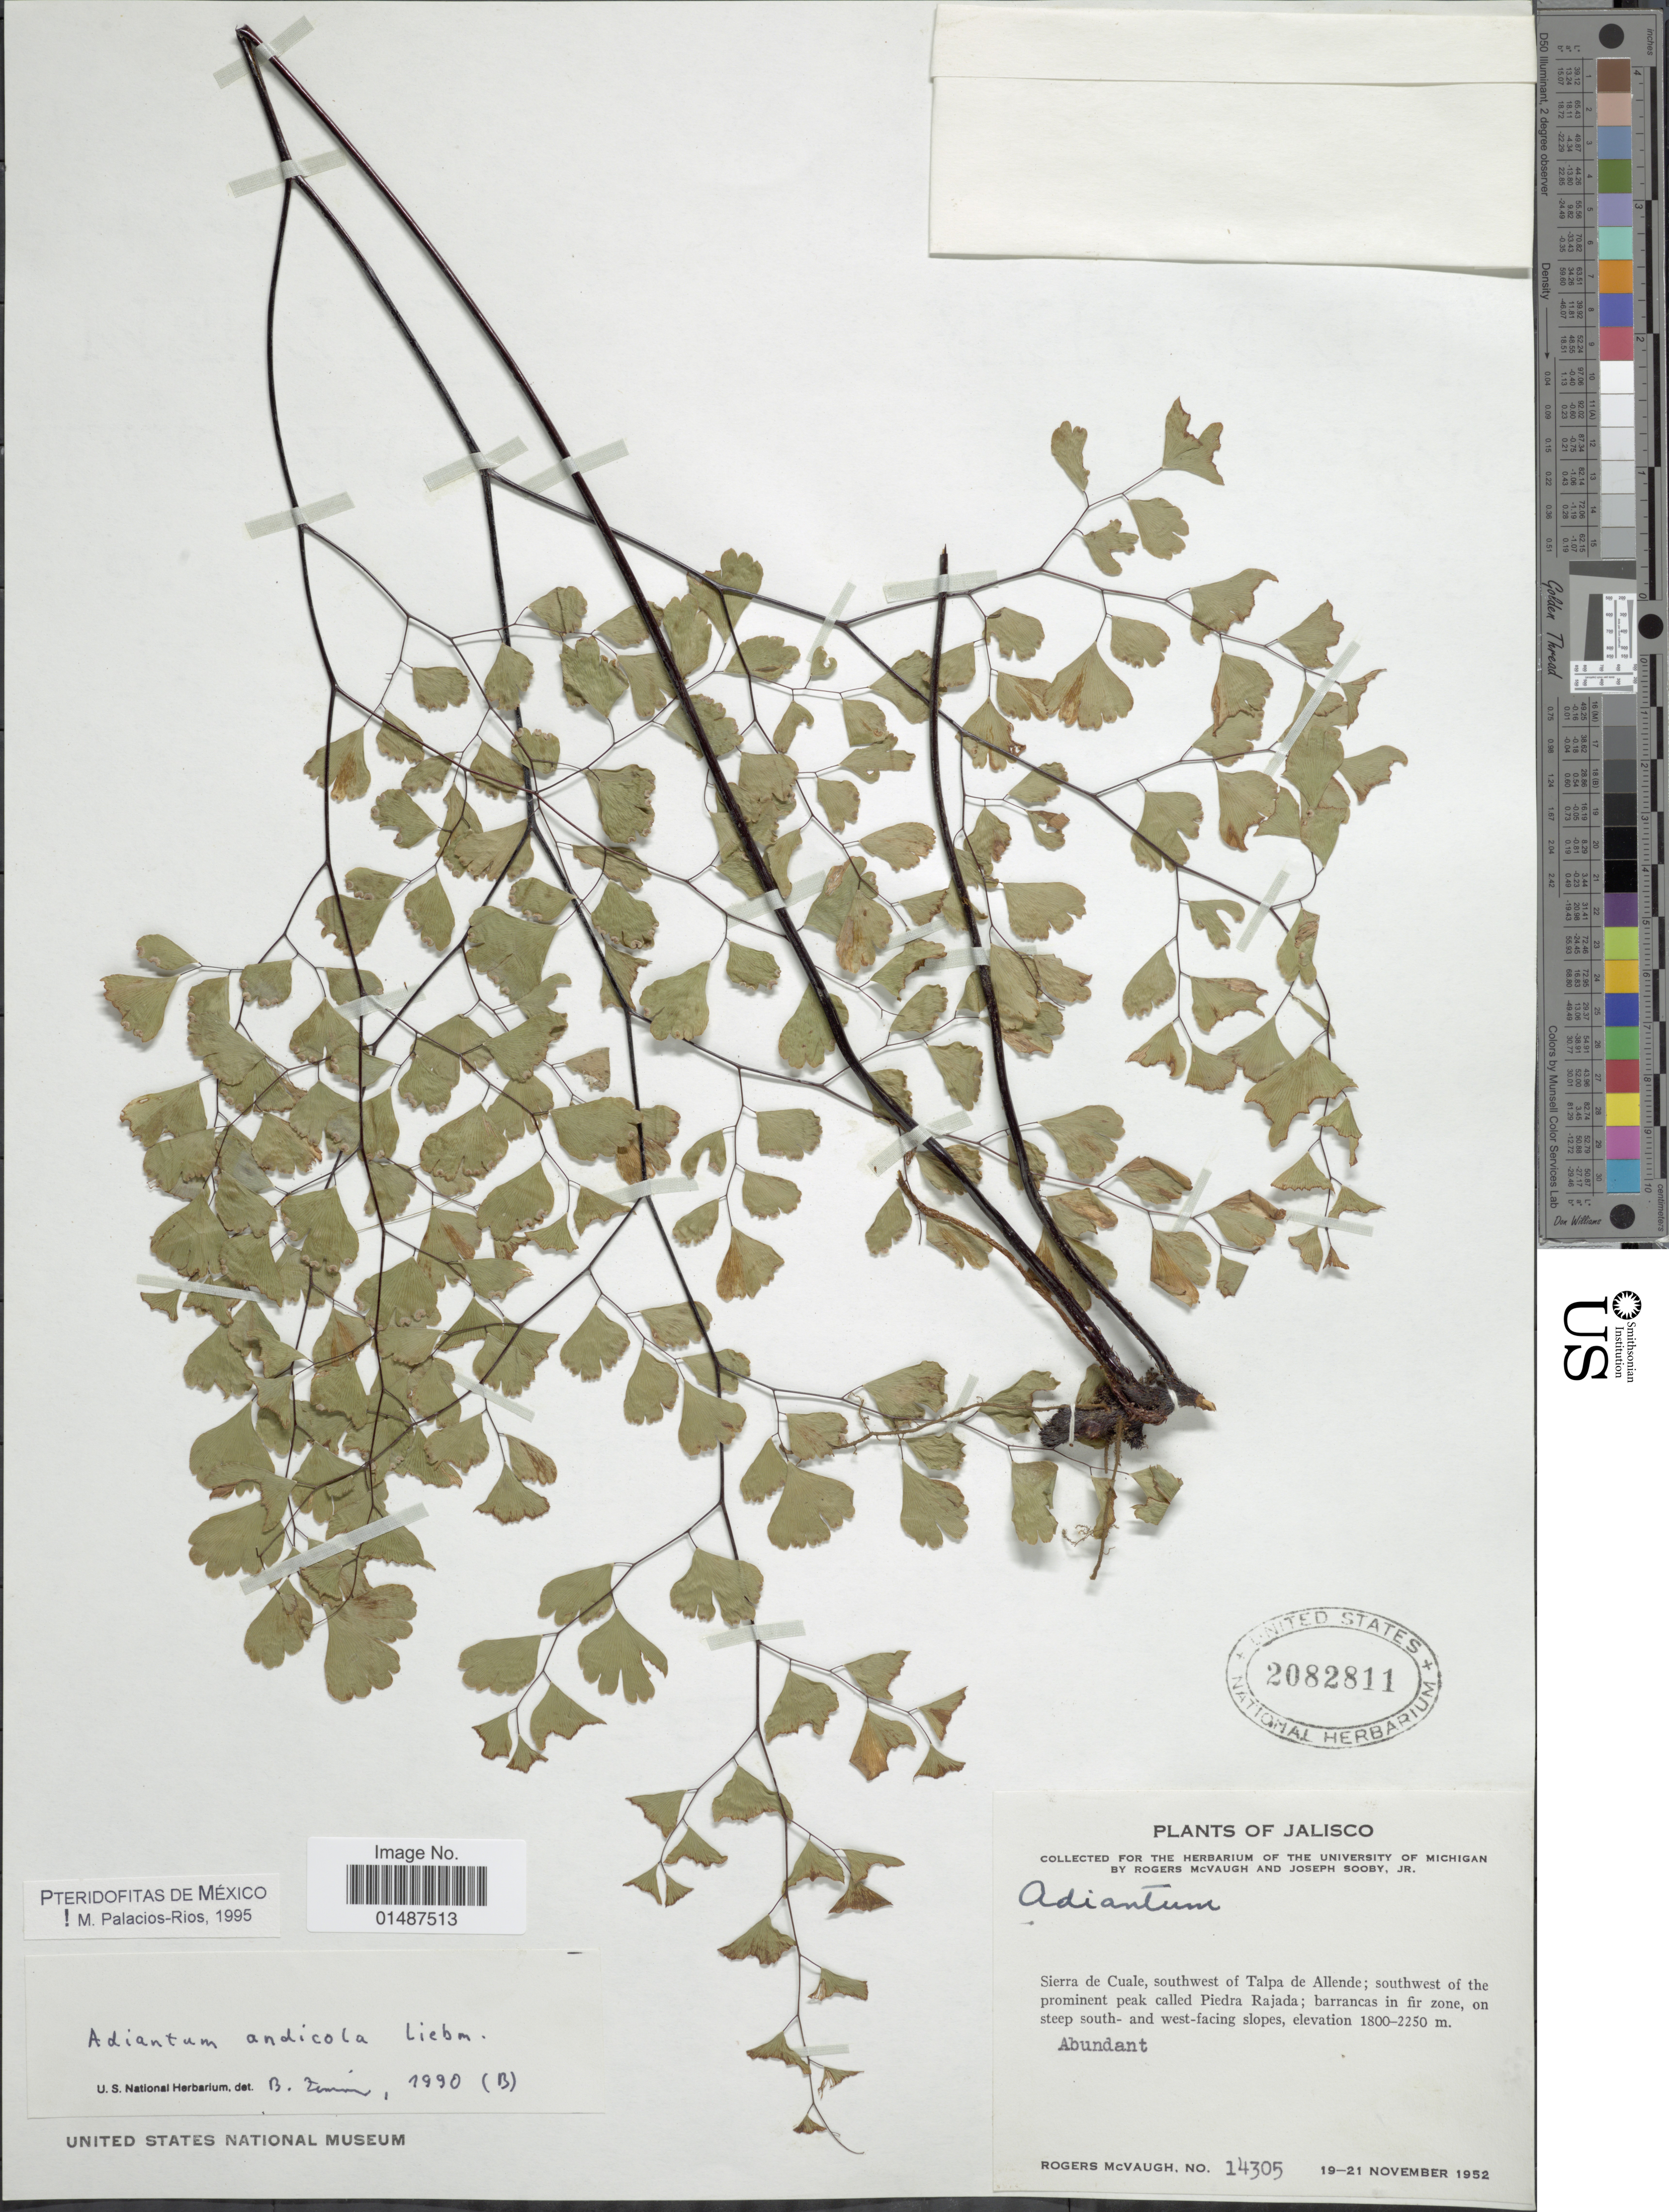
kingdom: Plantae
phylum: Tracheophyta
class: Polypodiopsida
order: Polypodiales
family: Pteridaceae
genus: Adiantum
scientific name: Adiantum andicola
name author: Liebm.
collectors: R. McVaugh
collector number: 14305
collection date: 1952-11-19/1952-11-21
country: Mexico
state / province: Jalisco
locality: Sierra de Cuale, southwest of talpa de allende; southwest of the prominent peak called Piedra Rajada; barrancas in fir zone, on steep south- and west-facing slopes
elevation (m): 1800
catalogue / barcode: US 208281